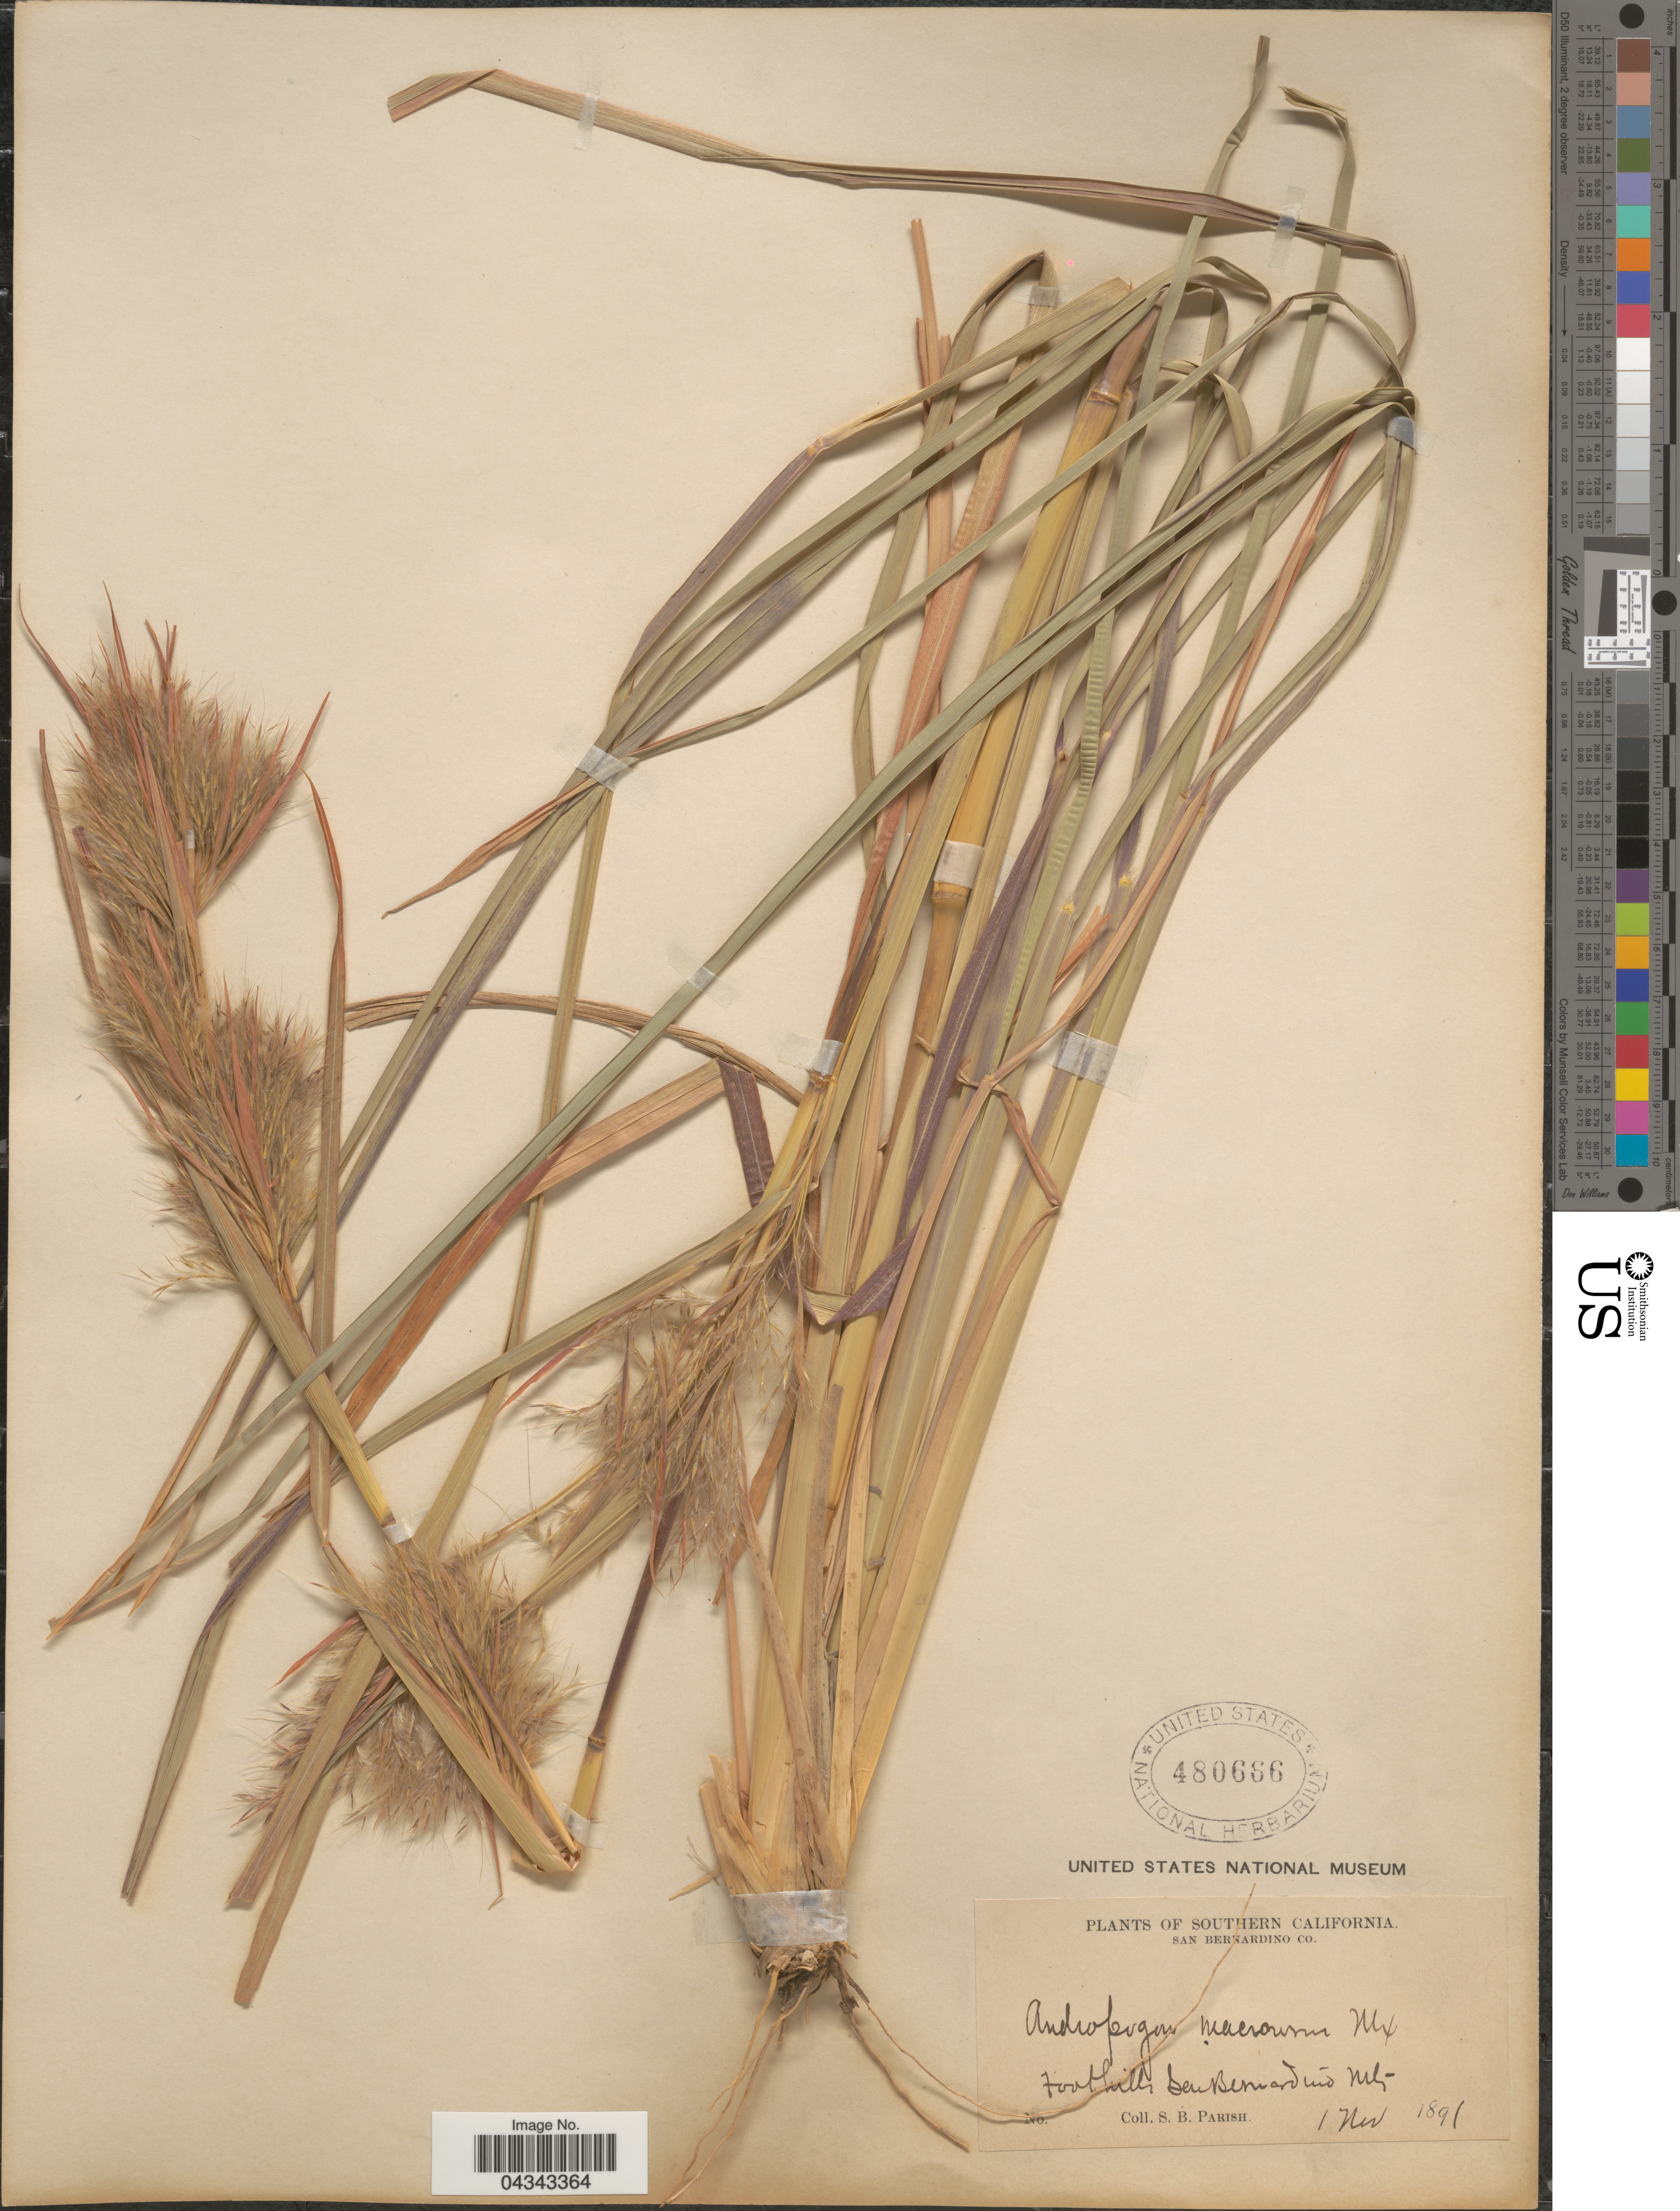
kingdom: Plantae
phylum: Tracheophyta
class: Liliopsida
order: Poales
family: Poaceae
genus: Andropogon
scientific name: Andropogon glomeratus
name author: (Walter) Britton, Stearns & Poggenb.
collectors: S. B. Parish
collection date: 1891-11-01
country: United States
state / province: California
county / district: San Bernardino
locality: Southern California. San Bernardino Co. Foothills San Bernardino Mts.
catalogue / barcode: US 480666